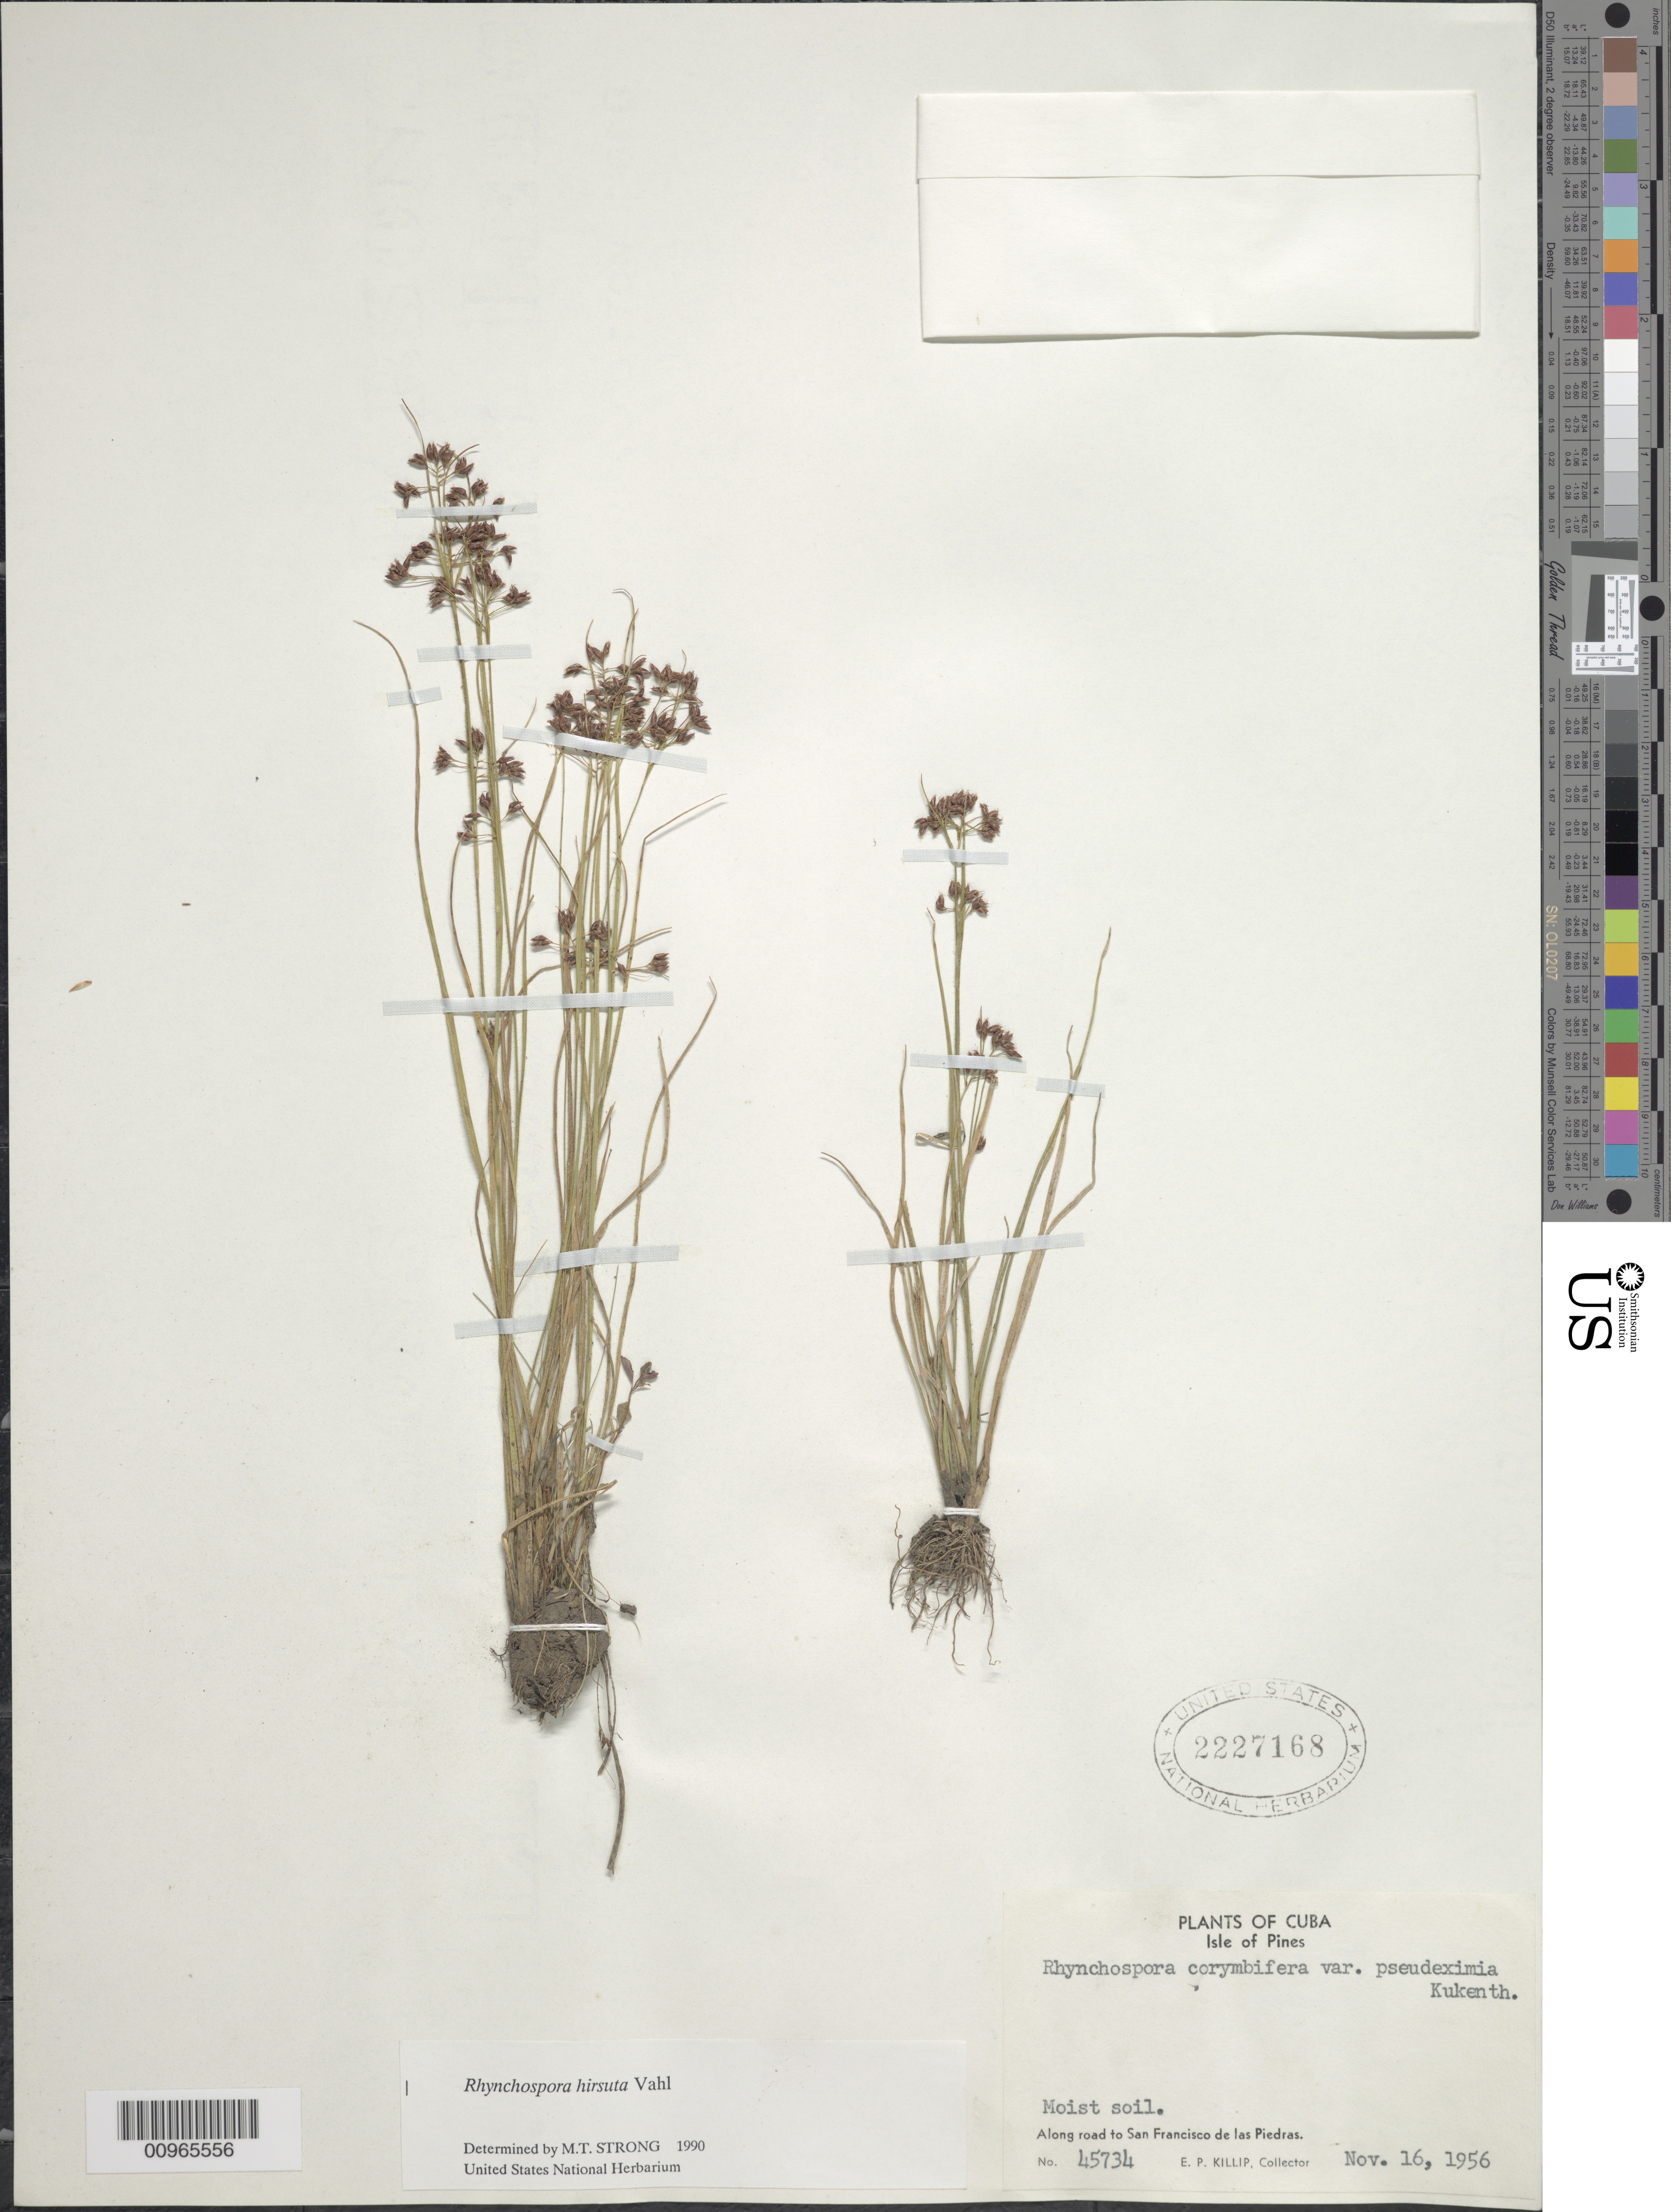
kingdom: Plantae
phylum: Tracheophyta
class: Liliopsida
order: Poales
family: Cyperaceae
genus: Rhynchospora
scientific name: Rhynchospora hirsuta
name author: (Vahl) Vahl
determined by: Strong, M. T., (US), Smithsonian Institution - National Museum of Natural History (UNITED STATES)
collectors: E. P. Killip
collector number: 45734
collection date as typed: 16 Nov 1956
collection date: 1956-11-16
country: Cuba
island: Isla de la Juventud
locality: Isle of Pines, Along road to San Francisco de las Piedras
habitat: Moist soil along road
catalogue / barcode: US 2227168